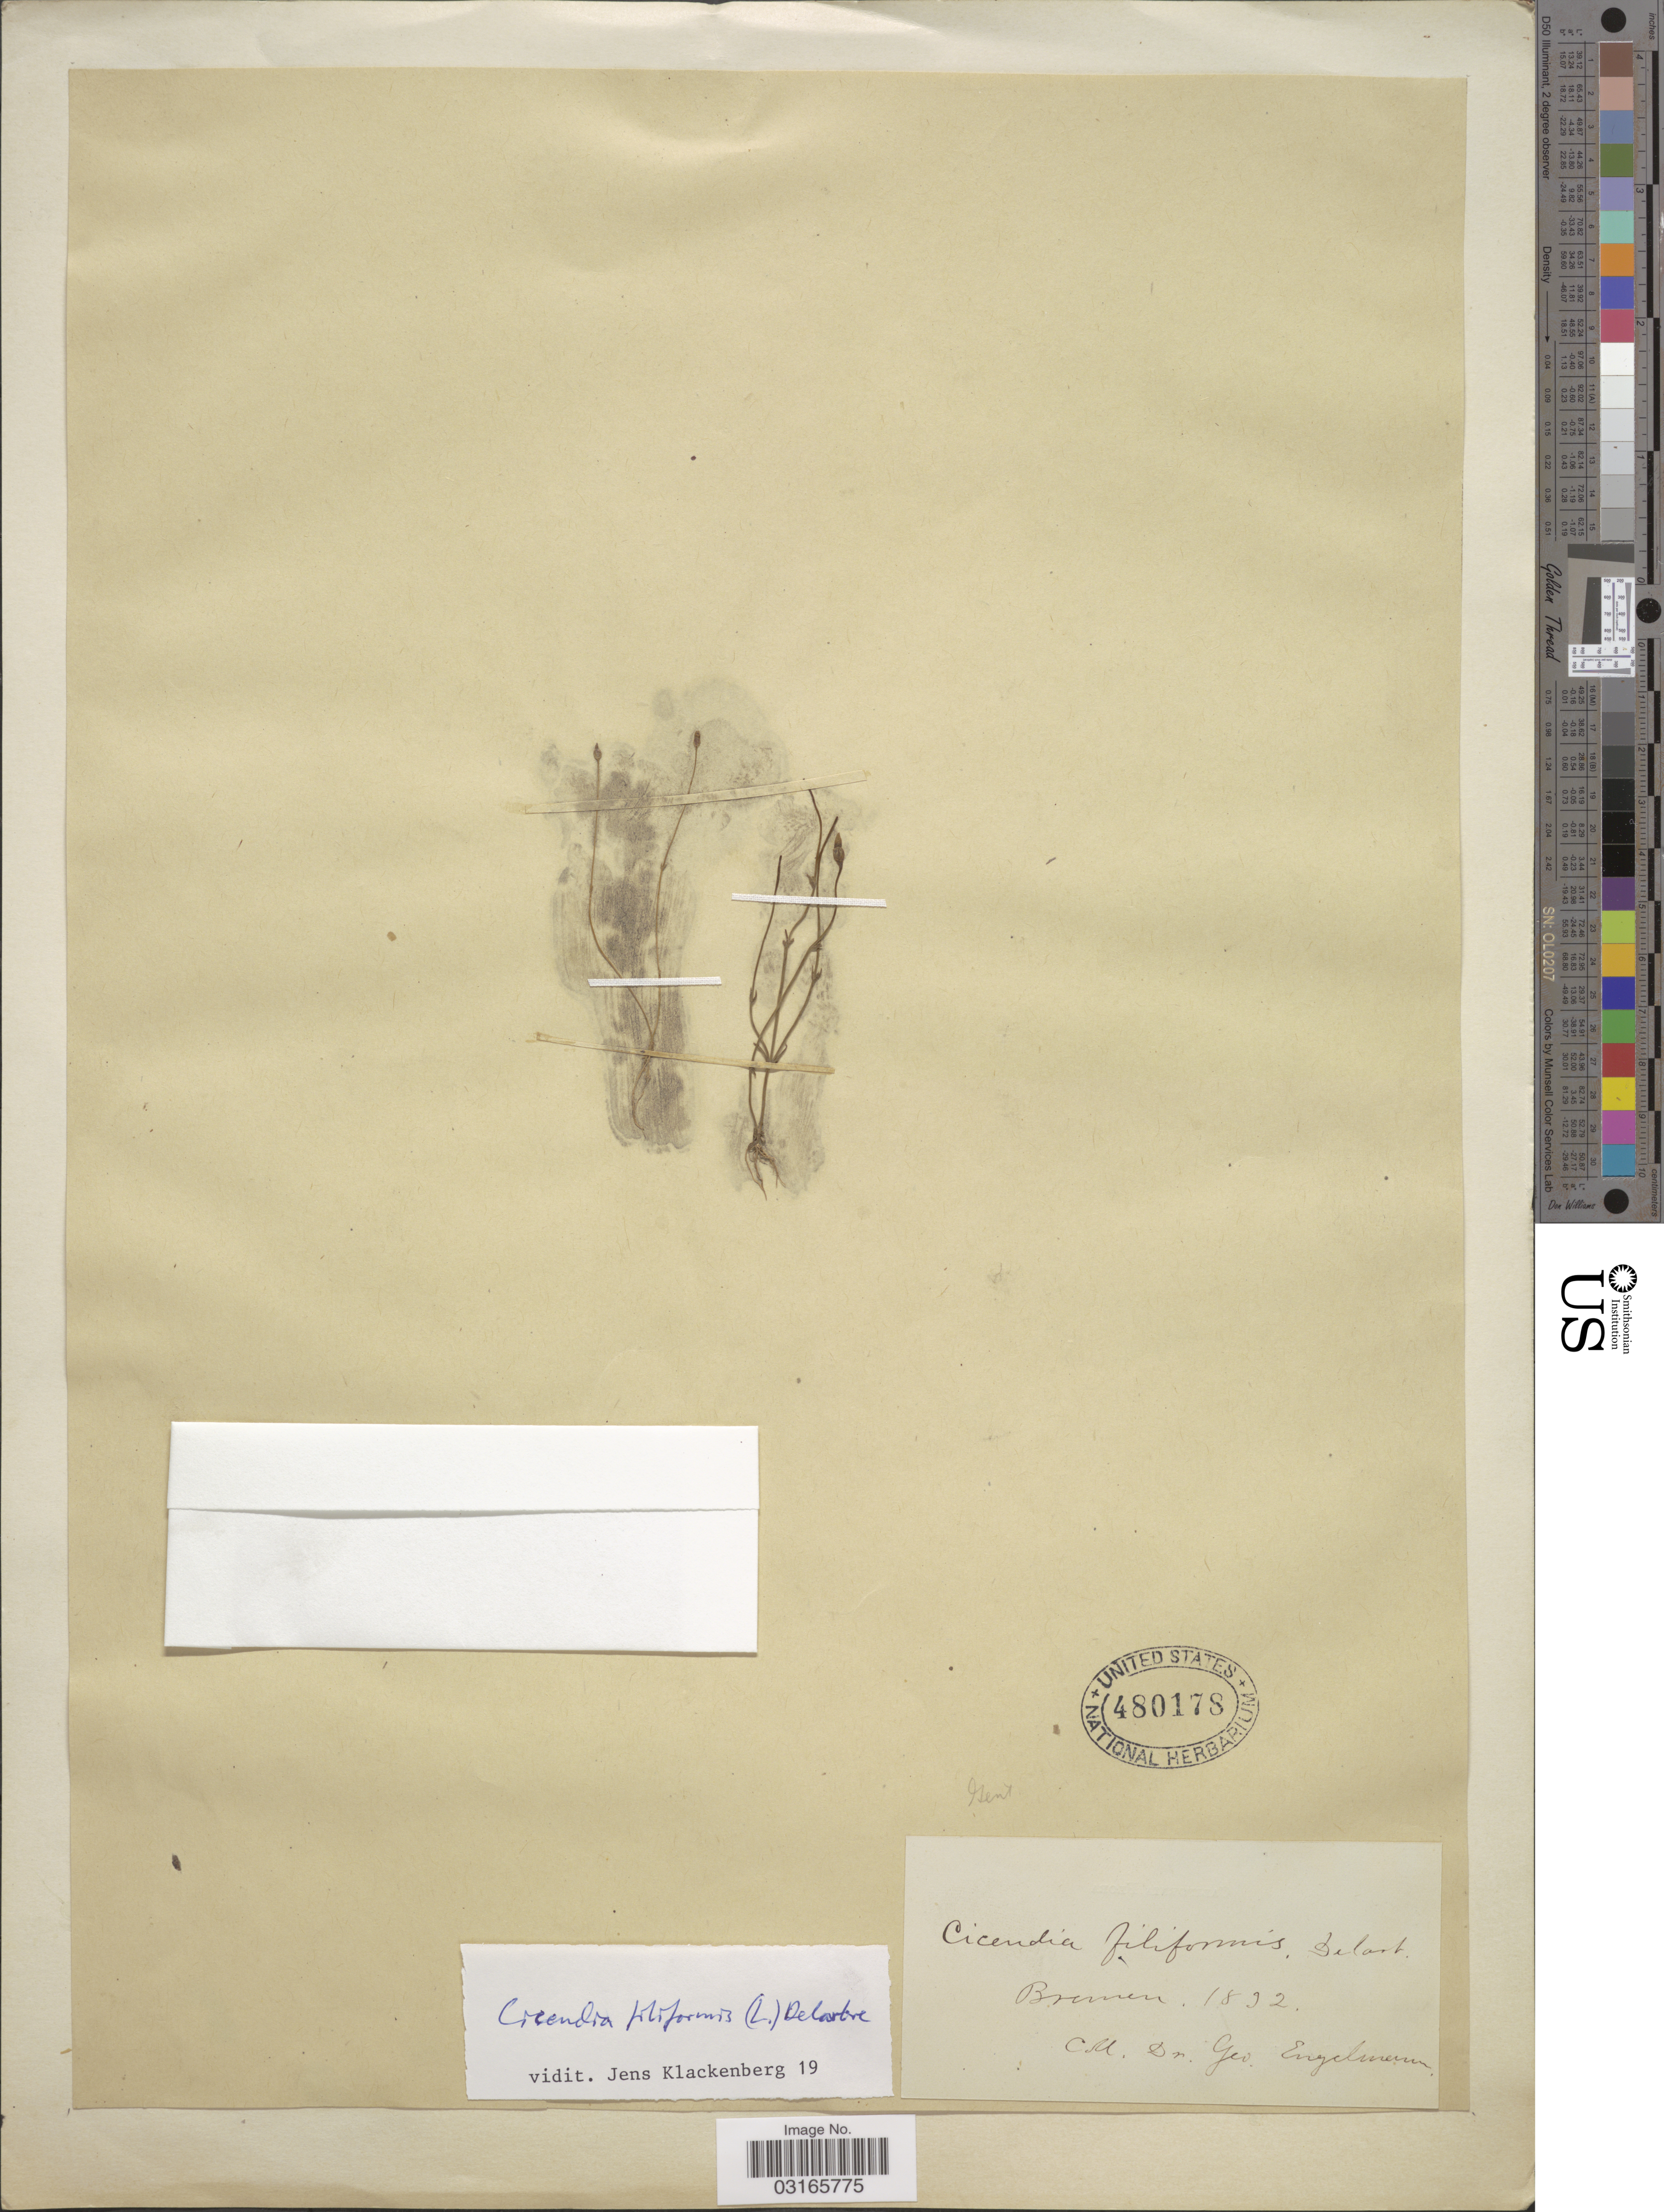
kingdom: Plantae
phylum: Tracheophyta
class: Magnoliopsida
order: Gentianales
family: Gentianaceae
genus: Cicendia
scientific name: Cicendia filiformis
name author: (L.) Delarbre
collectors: G. Engelmann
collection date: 1892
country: Germany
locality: Bremen.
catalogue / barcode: US 480178